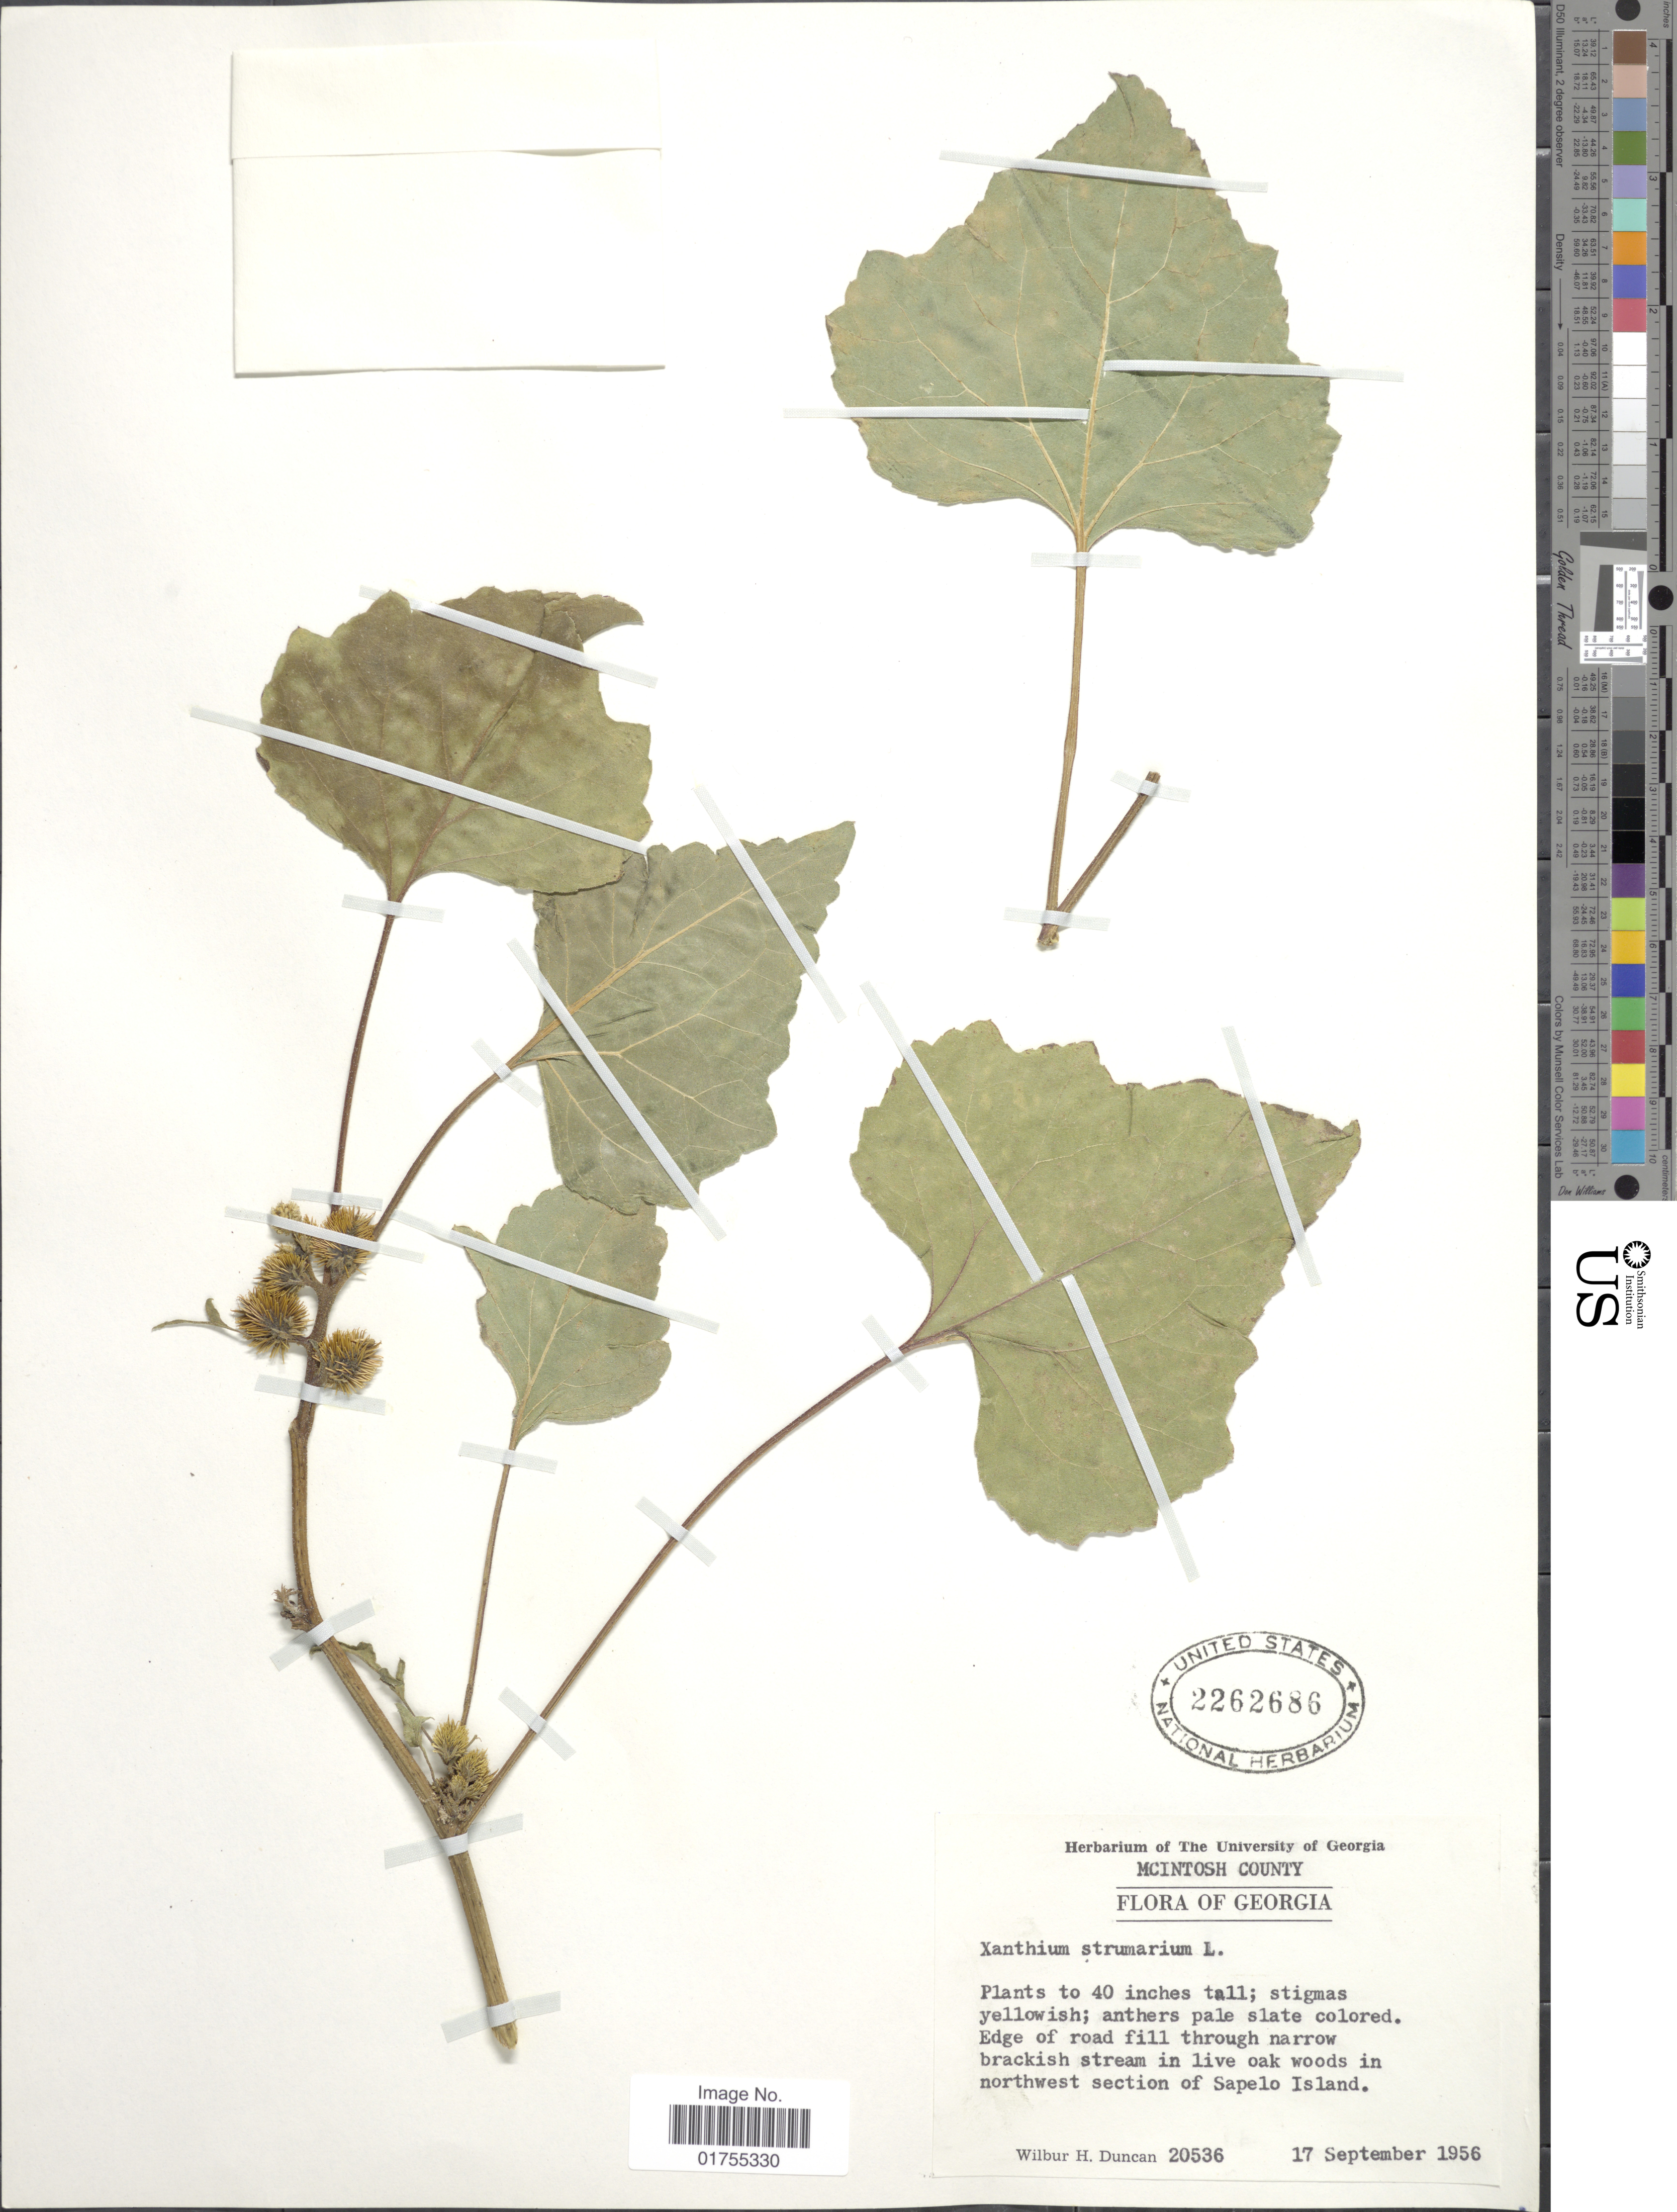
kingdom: Plantae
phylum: Tracheophyta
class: Magnoliopsida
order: Asterales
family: Asteraceae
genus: Xanthium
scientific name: Xanthium strumarium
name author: L.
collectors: W. H. Duncan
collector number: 20536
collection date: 1956-09-17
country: United States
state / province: Georgia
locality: McIntosh County, Edge of road fill through narrow brackish stream in live oak woods in northwest section of Sapelo Island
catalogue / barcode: US 2262686